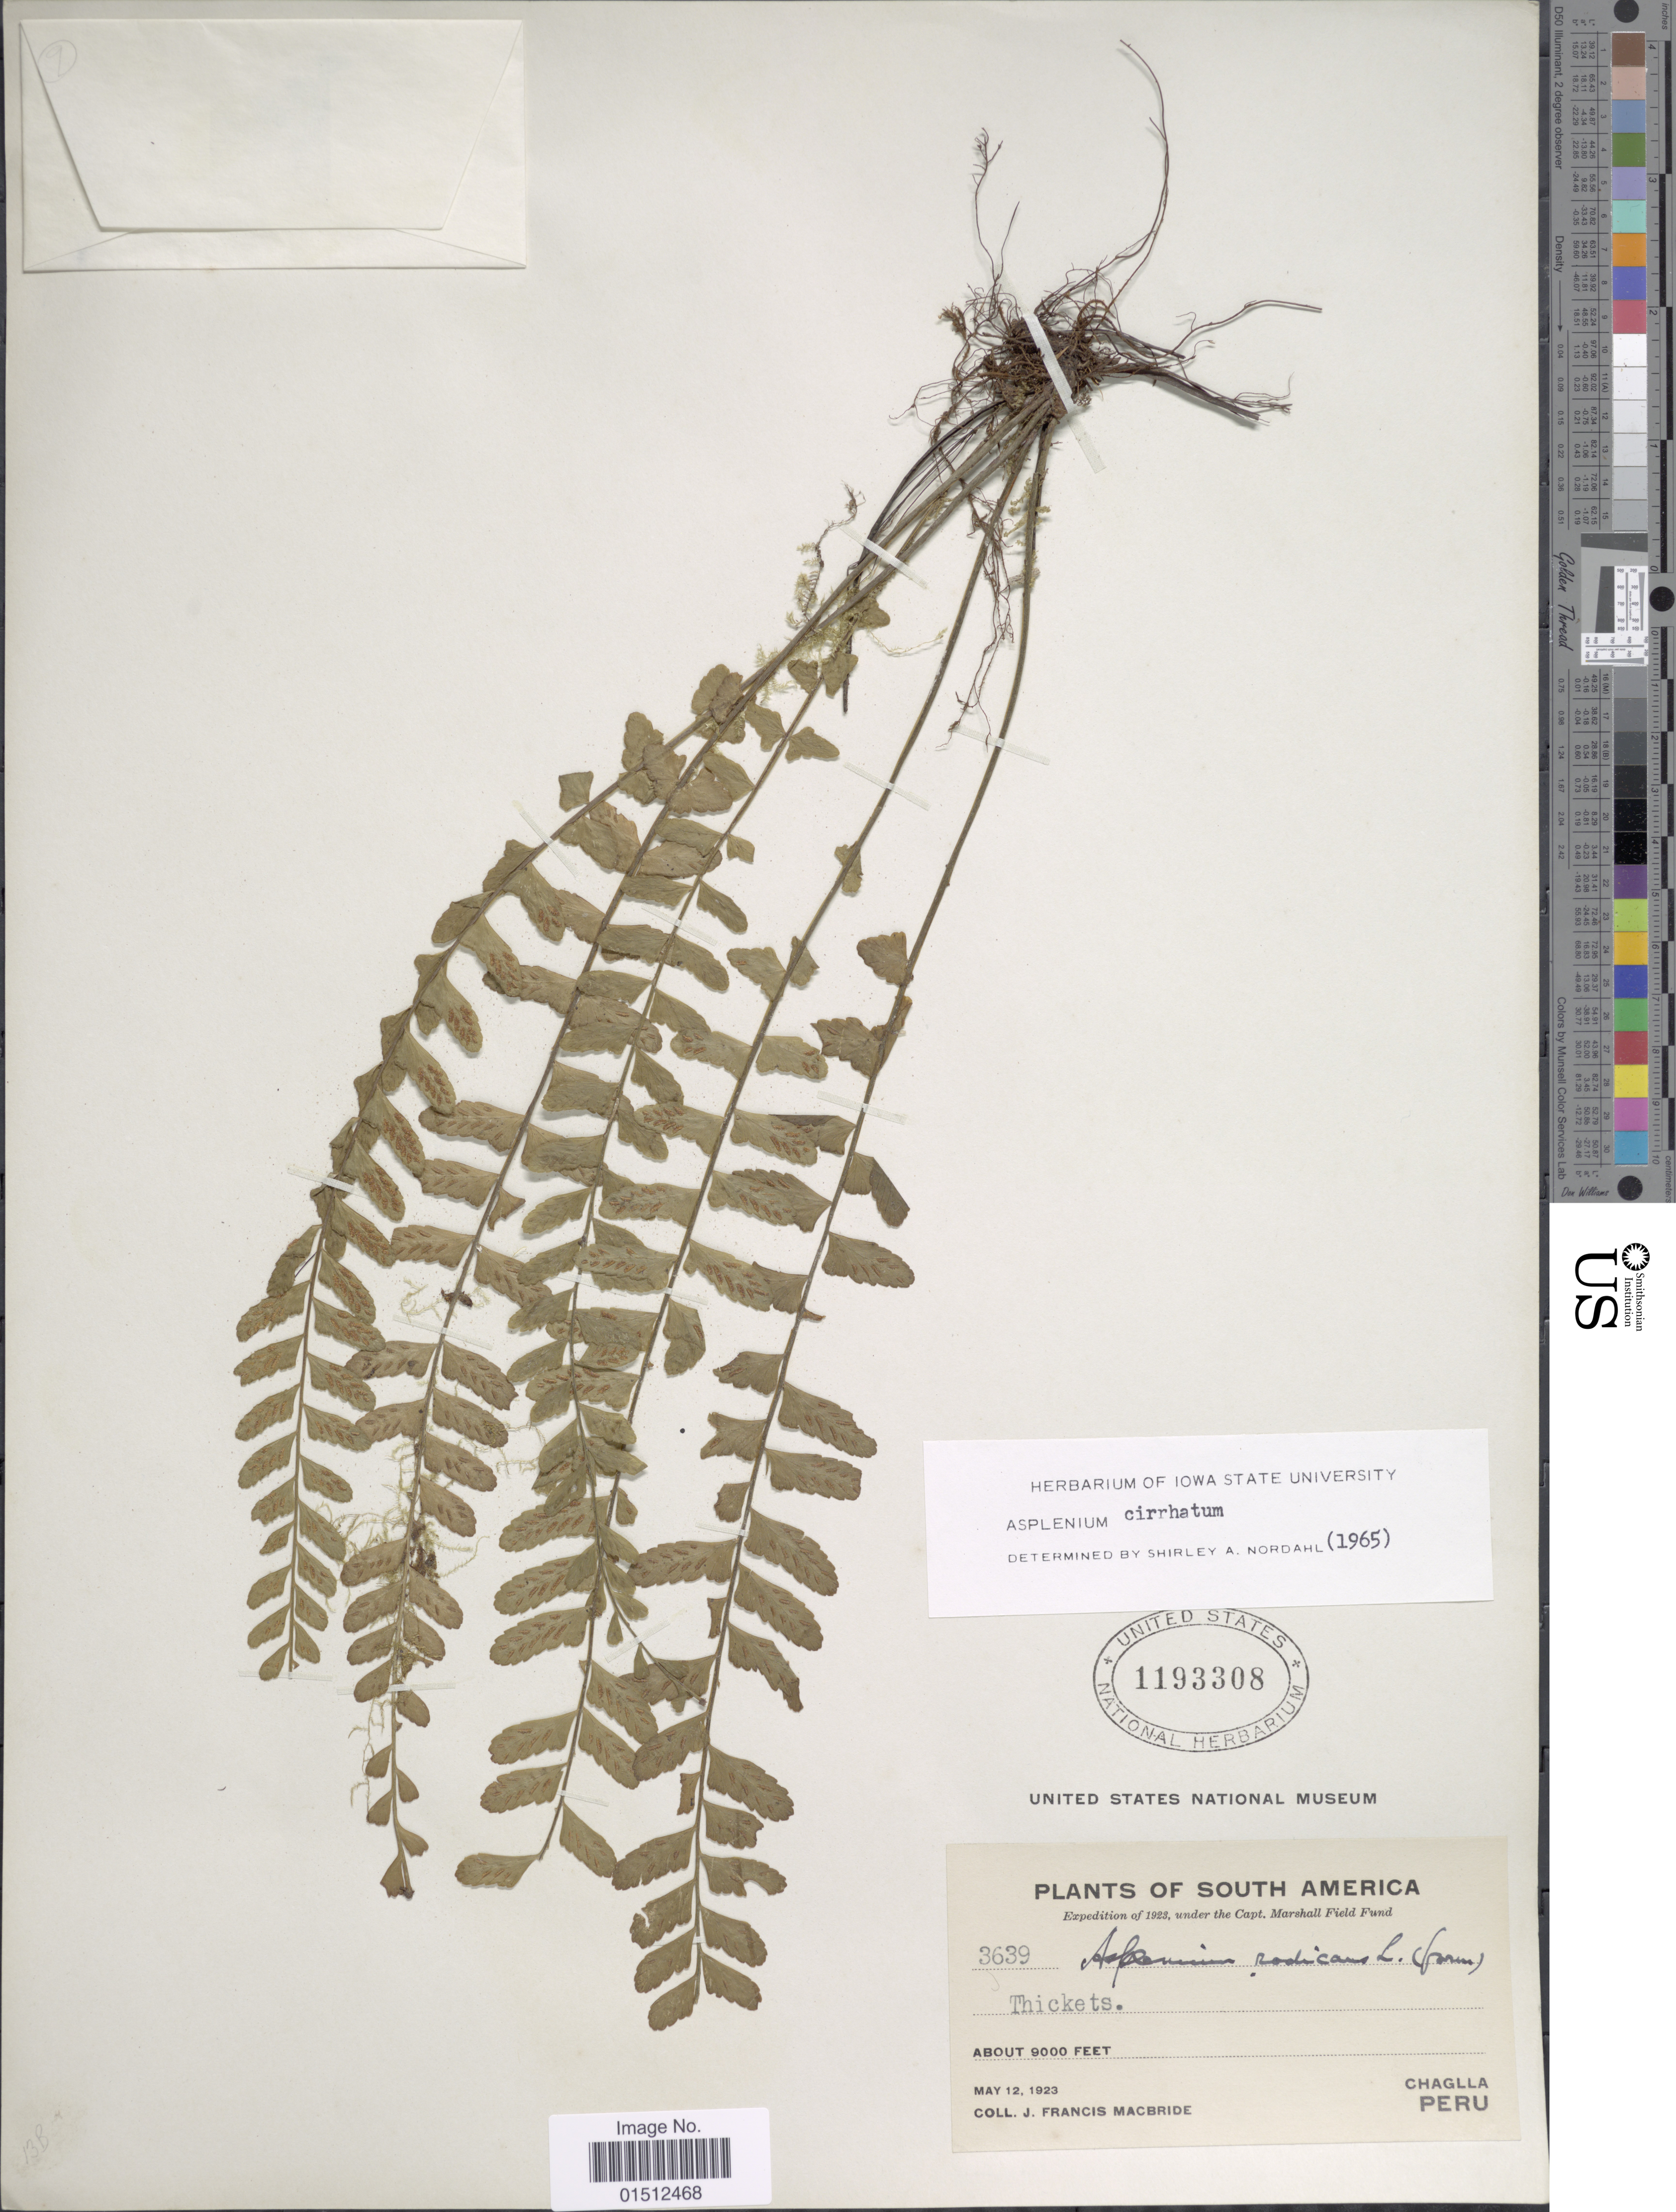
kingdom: Plantae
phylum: Tracheophyta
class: Polypodiopsida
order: Polypodiales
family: Aspleniaceae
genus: Asplenium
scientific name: Asplenium radicans var. cirrhatum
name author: (Rich. ex Willd.) Rosenst.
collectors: J. F. Macbride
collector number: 3639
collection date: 1923-05-12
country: Peru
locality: South America. Chaglla, Peru.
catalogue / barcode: US 1193308